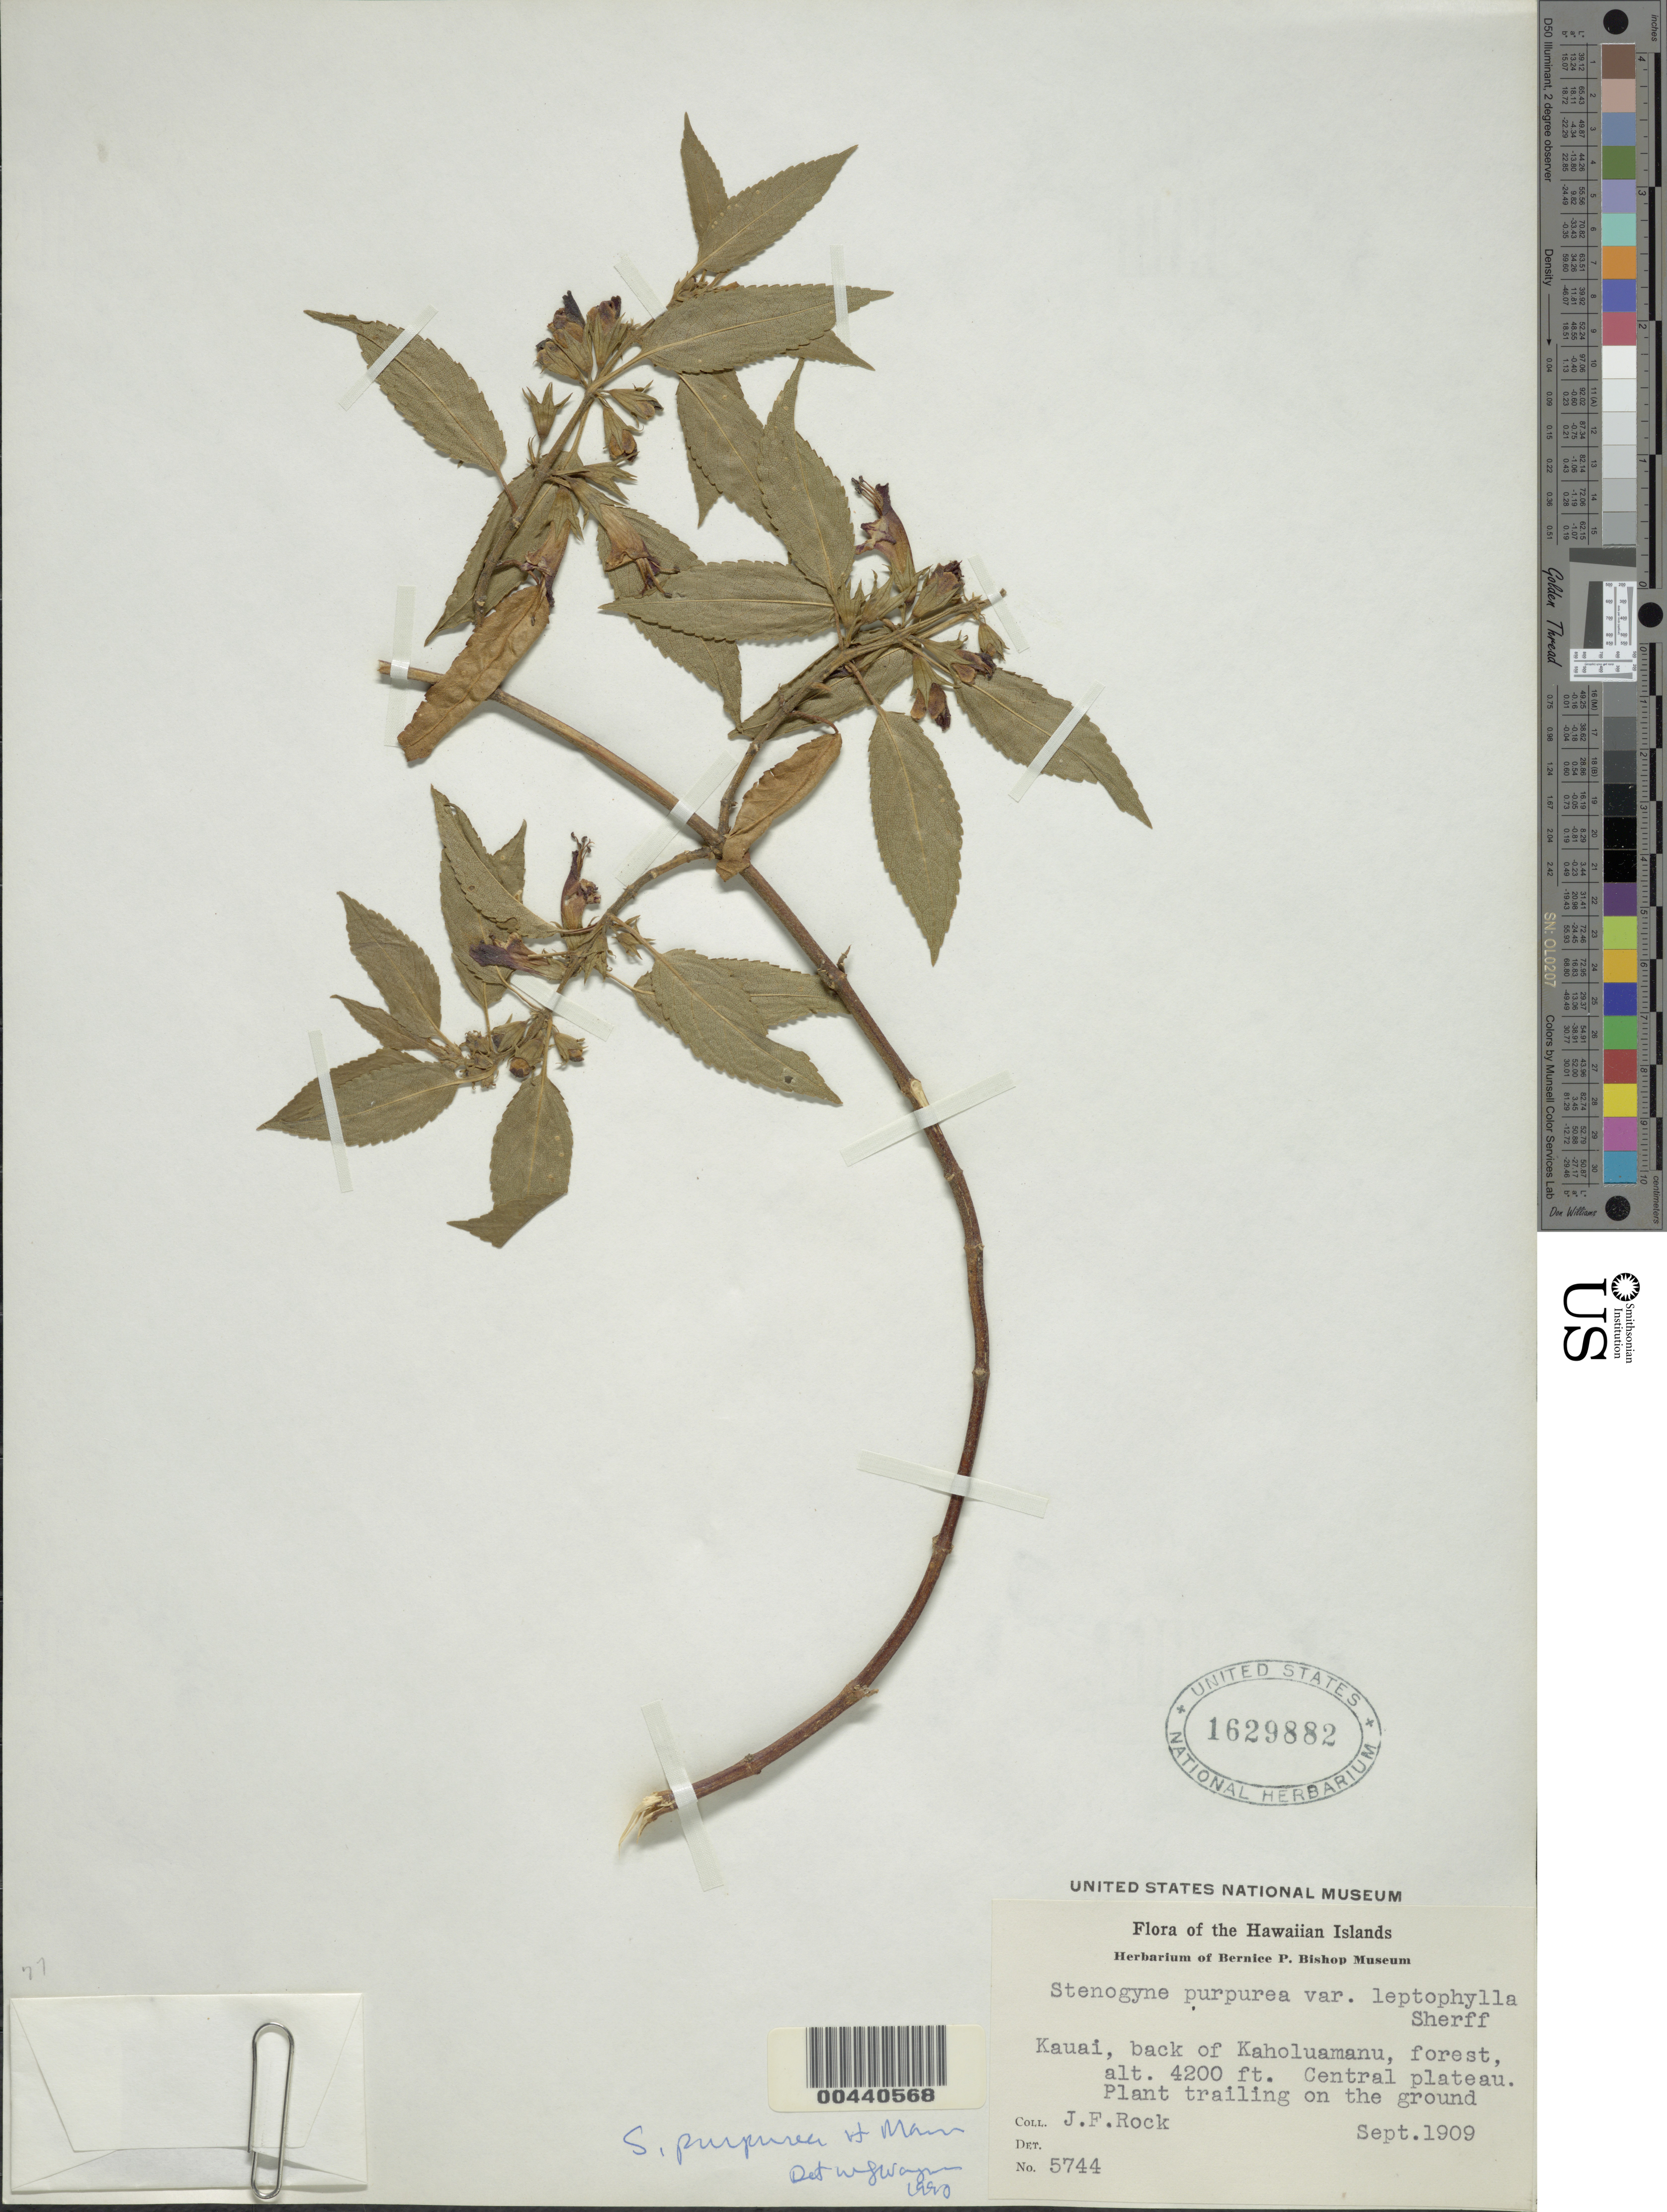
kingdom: Plantae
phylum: Tracheophyta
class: Magnoliopsida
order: Lamiales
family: Lamiaceae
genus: Stenogyne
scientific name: Stenogyne purpurea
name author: H. Mann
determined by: Wagner, W. L., (BOT), Smithsonian Institution - National Museum of Natural History (UNITED STATES)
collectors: J. F. Rock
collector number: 5744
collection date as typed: Sep 1909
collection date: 1909-09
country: United States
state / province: Hawaii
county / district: Kauai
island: Kaua'i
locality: Back of Kaholuamanu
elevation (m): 1280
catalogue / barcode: US 1629882